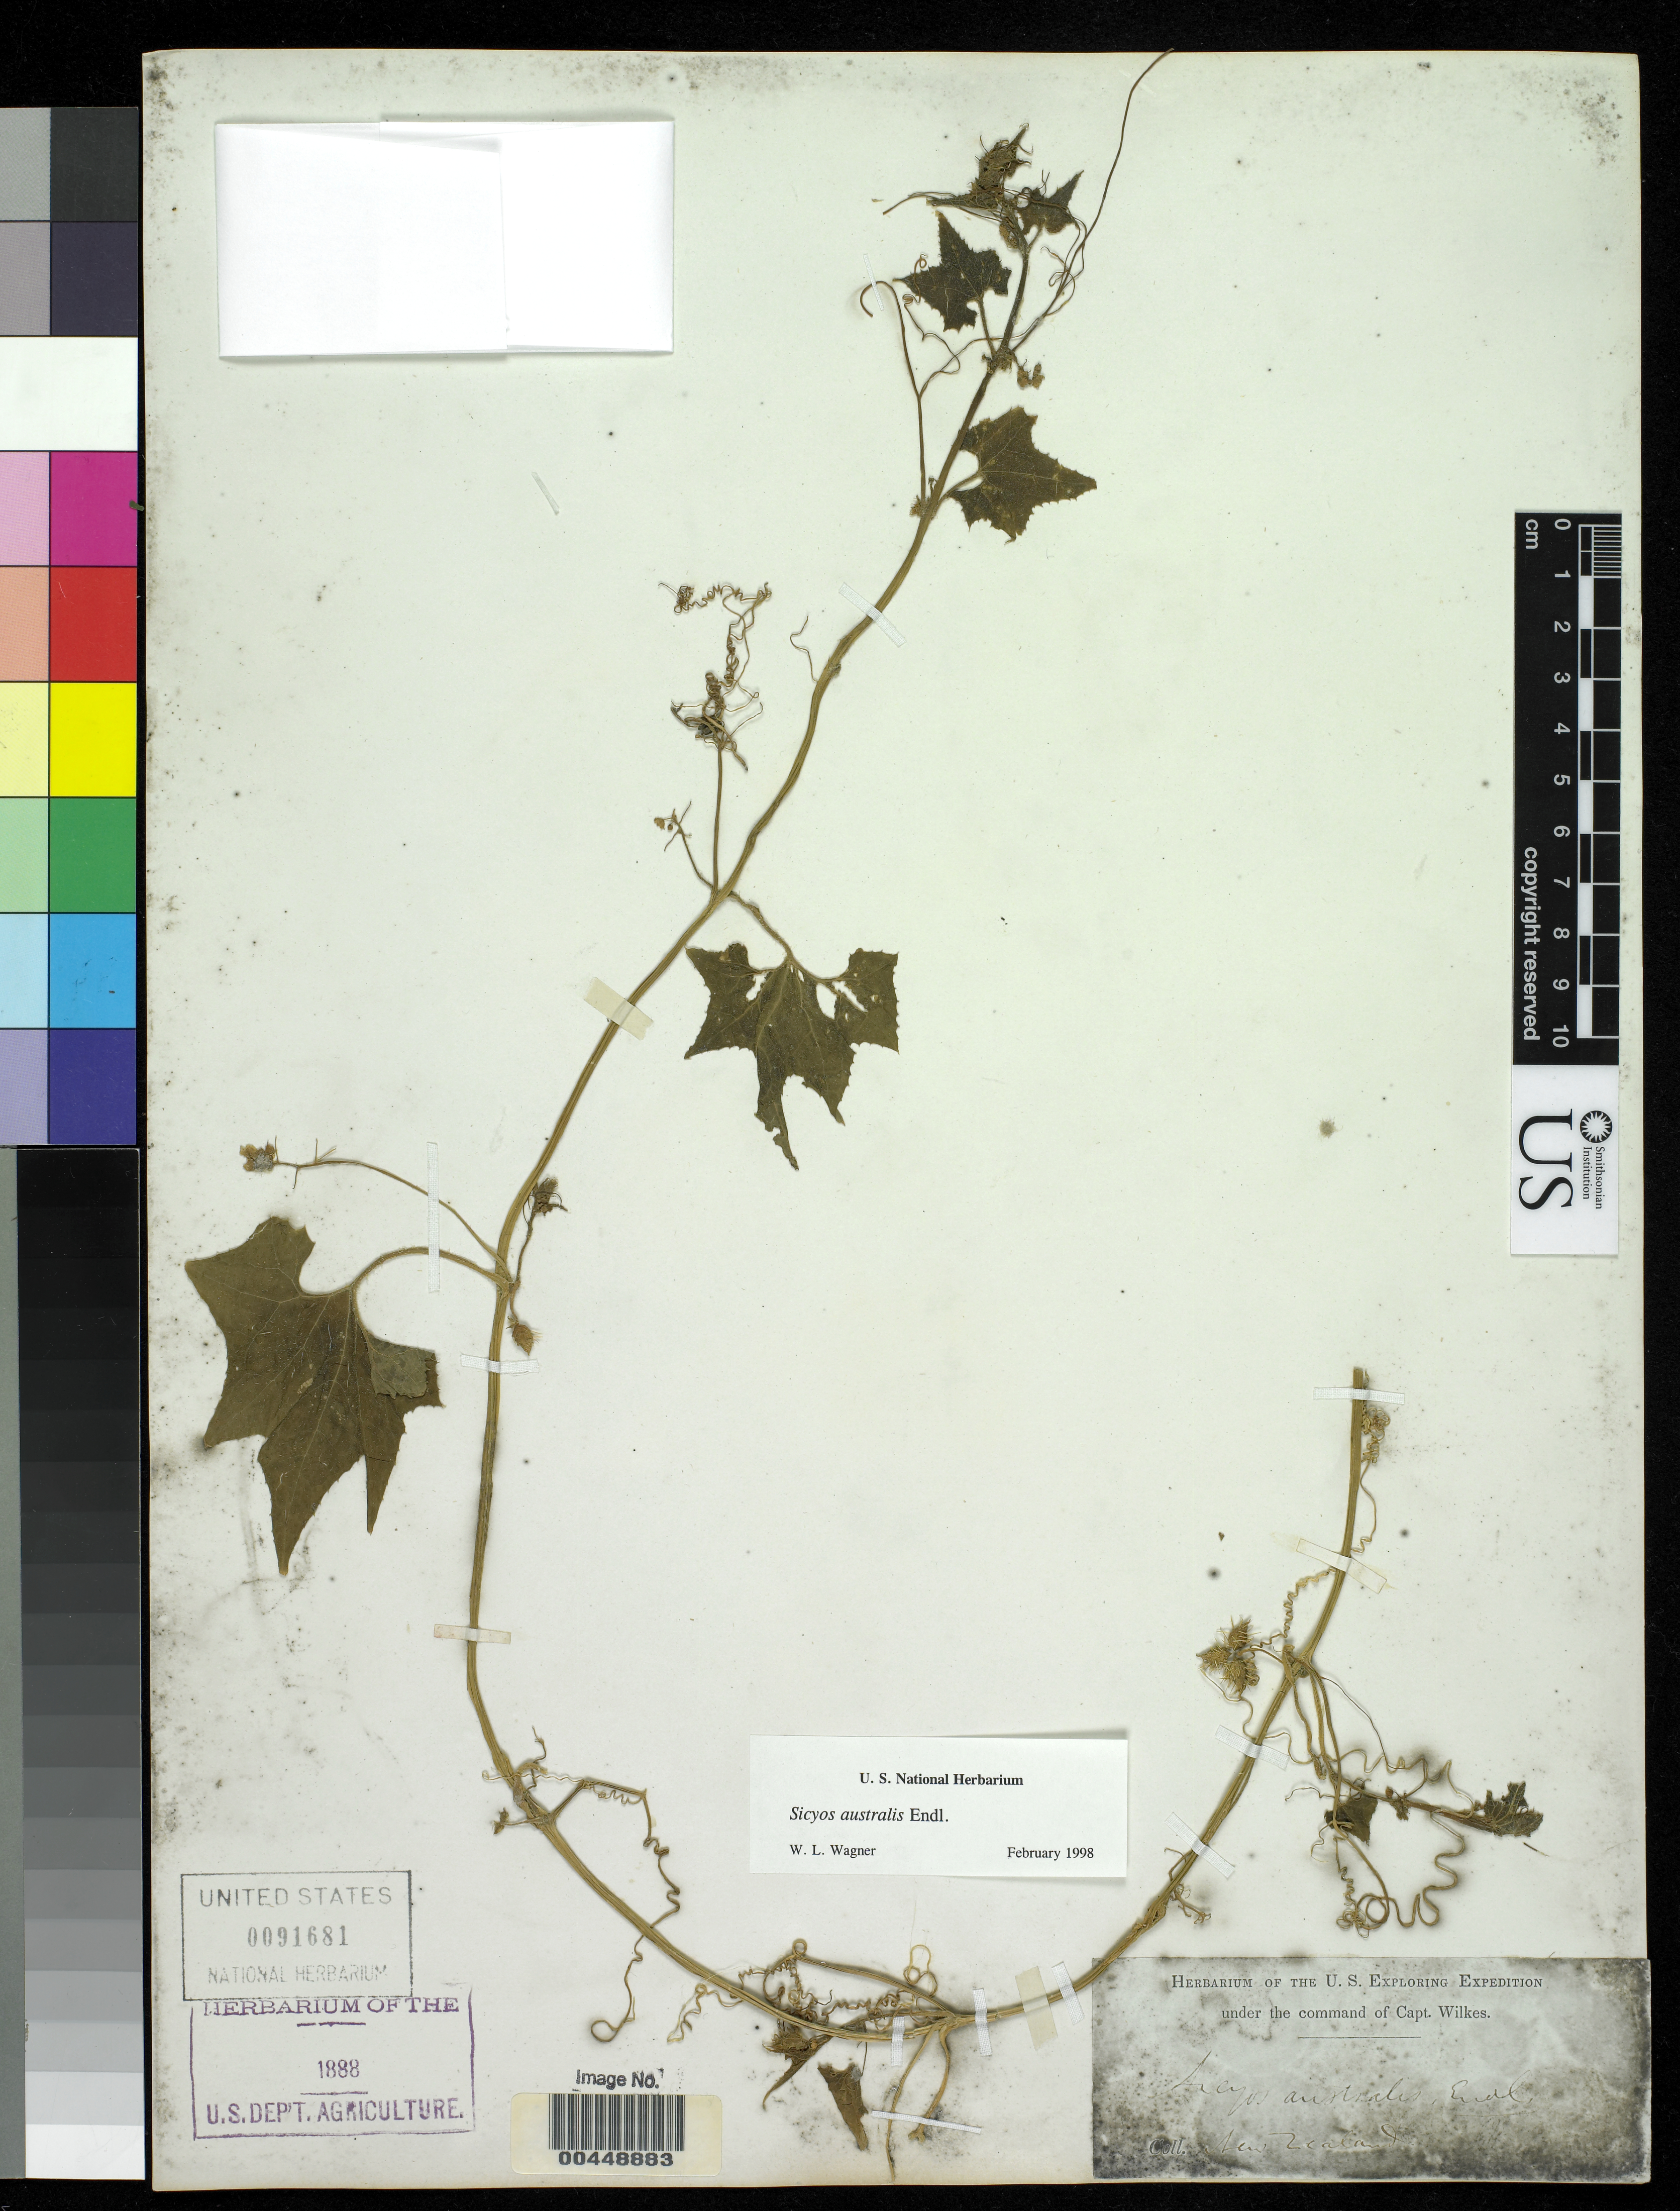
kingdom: Plantae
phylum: Tracheophyta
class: Magnoliopsida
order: Cucurbitales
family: Cucurbitaceae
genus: Sicyos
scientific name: Sicyos australis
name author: Endl.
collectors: Wilkes Explor. Exped.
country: New Zealand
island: North Island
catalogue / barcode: US 91681